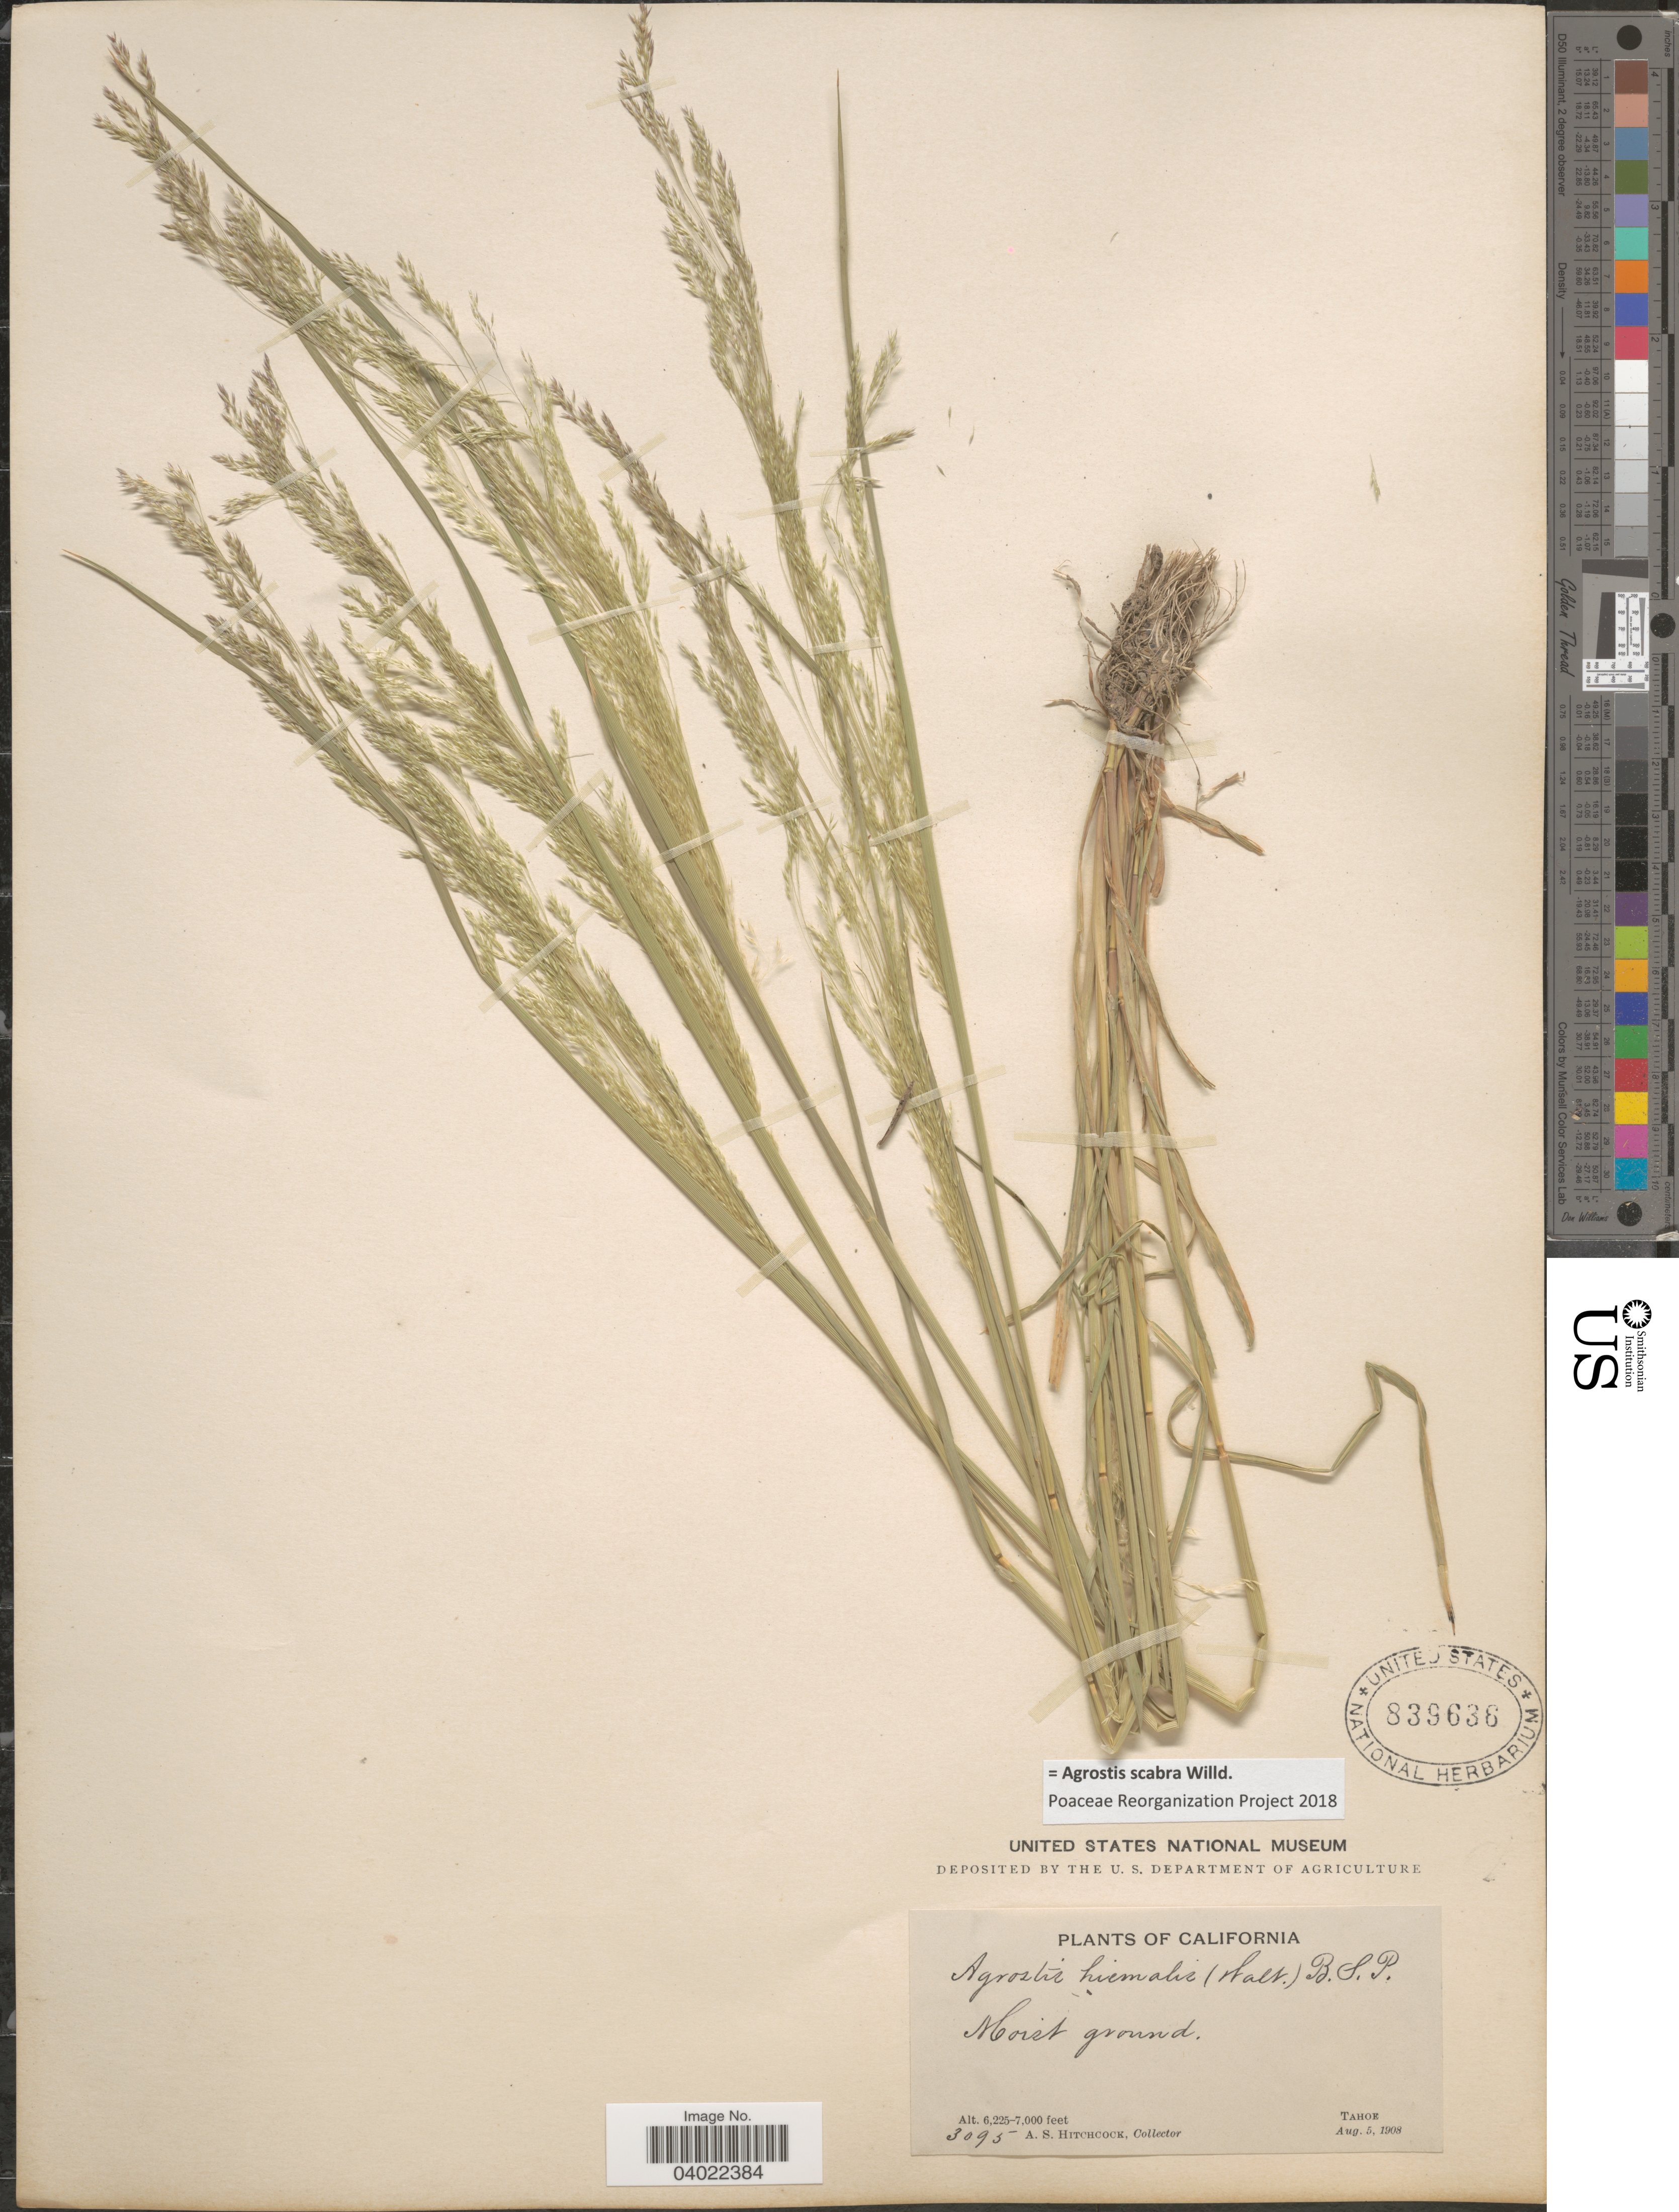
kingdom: Plantae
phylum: Tracheophyta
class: Liliopsida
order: Poales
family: Poaceae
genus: Agrostis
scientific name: Agrostis scabra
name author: Willd.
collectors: A. S. Hitchcock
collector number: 3095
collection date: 1908-08-05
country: United States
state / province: California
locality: Tahoe.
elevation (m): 1897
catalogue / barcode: US 839636